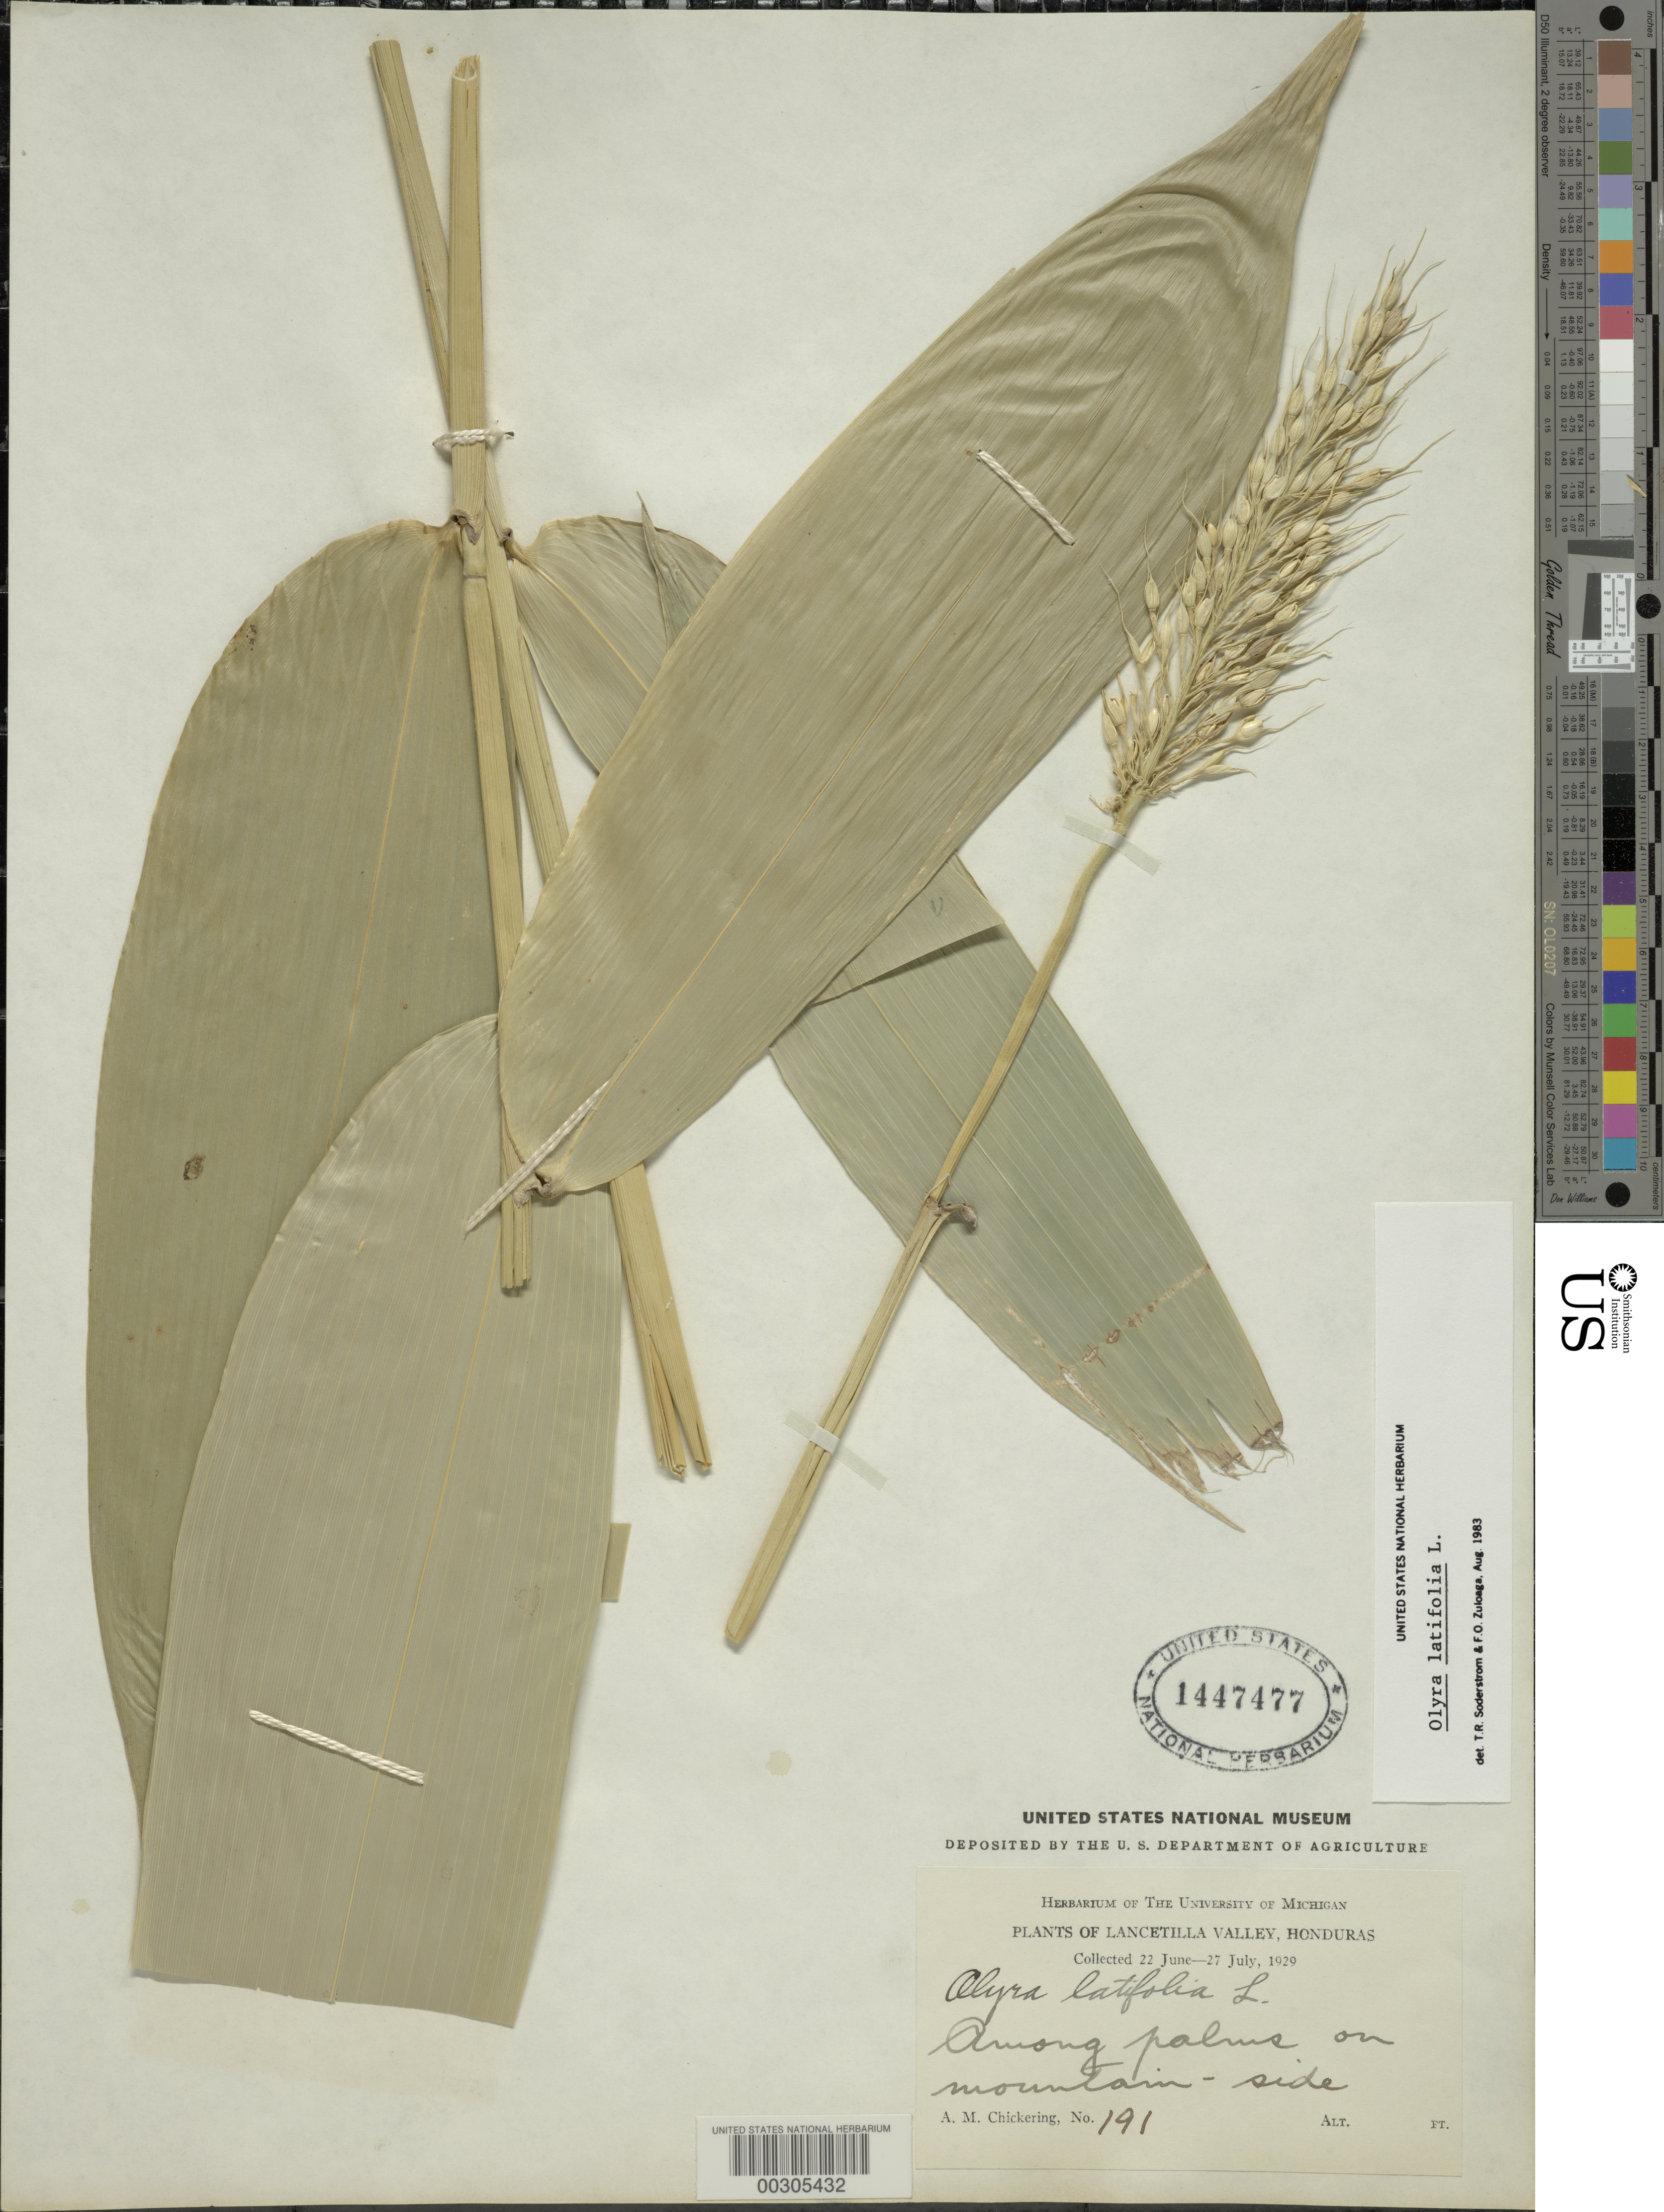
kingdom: Plantae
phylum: Tracheophyta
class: Liliopsida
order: Poales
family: Poaceae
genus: Olyra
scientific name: Olyra latifolia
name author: L.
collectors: A. Chickering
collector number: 191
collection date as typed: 22 Jun 1929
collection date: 1929-06-22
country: Honduras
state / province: Atlántida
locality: Lancetilla Valley, Tela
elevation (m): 20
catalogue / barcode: US 1447477